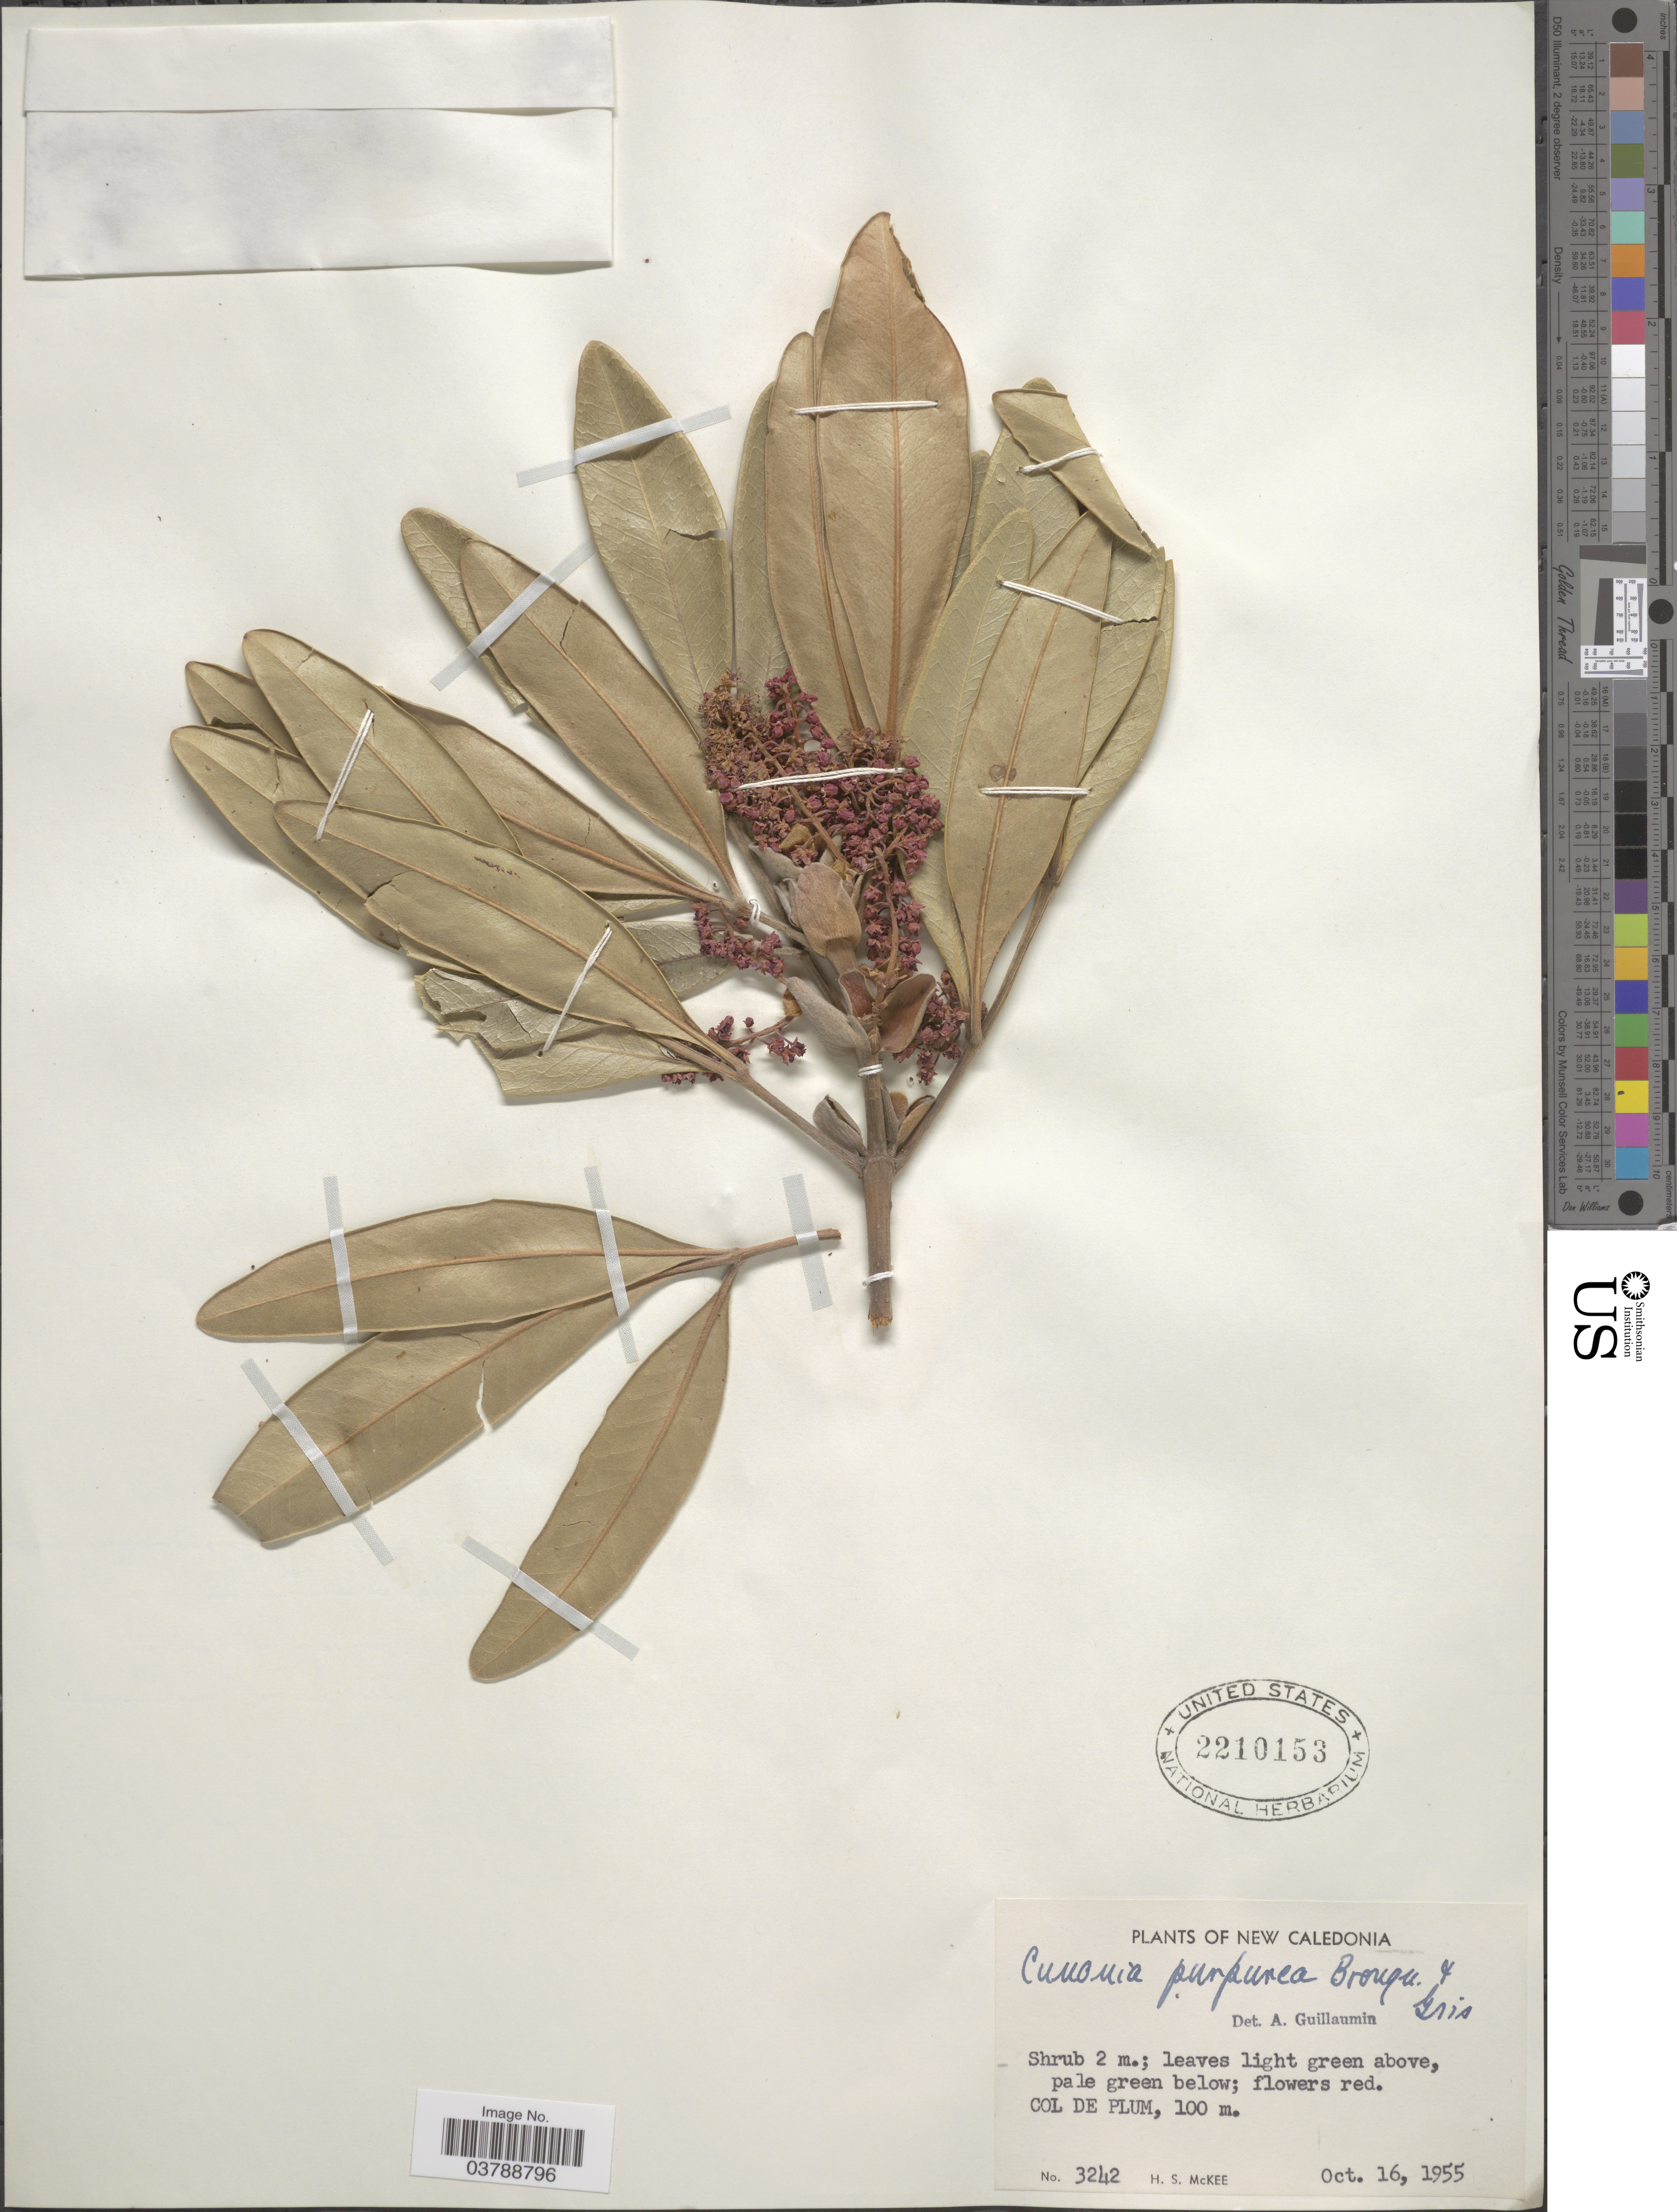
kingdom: Plantae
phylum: Tracheophyta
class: Magnoliopsida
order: Oxalidales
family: Cunoniaceae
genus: Cunonia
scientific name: Cunonia purpurea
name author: Brongn. & Gris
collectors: H. S. McKee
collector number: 3242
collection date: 1955-10-16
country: New Caledonia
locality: Col De Plum.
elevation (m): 100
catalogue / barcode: US 2210153